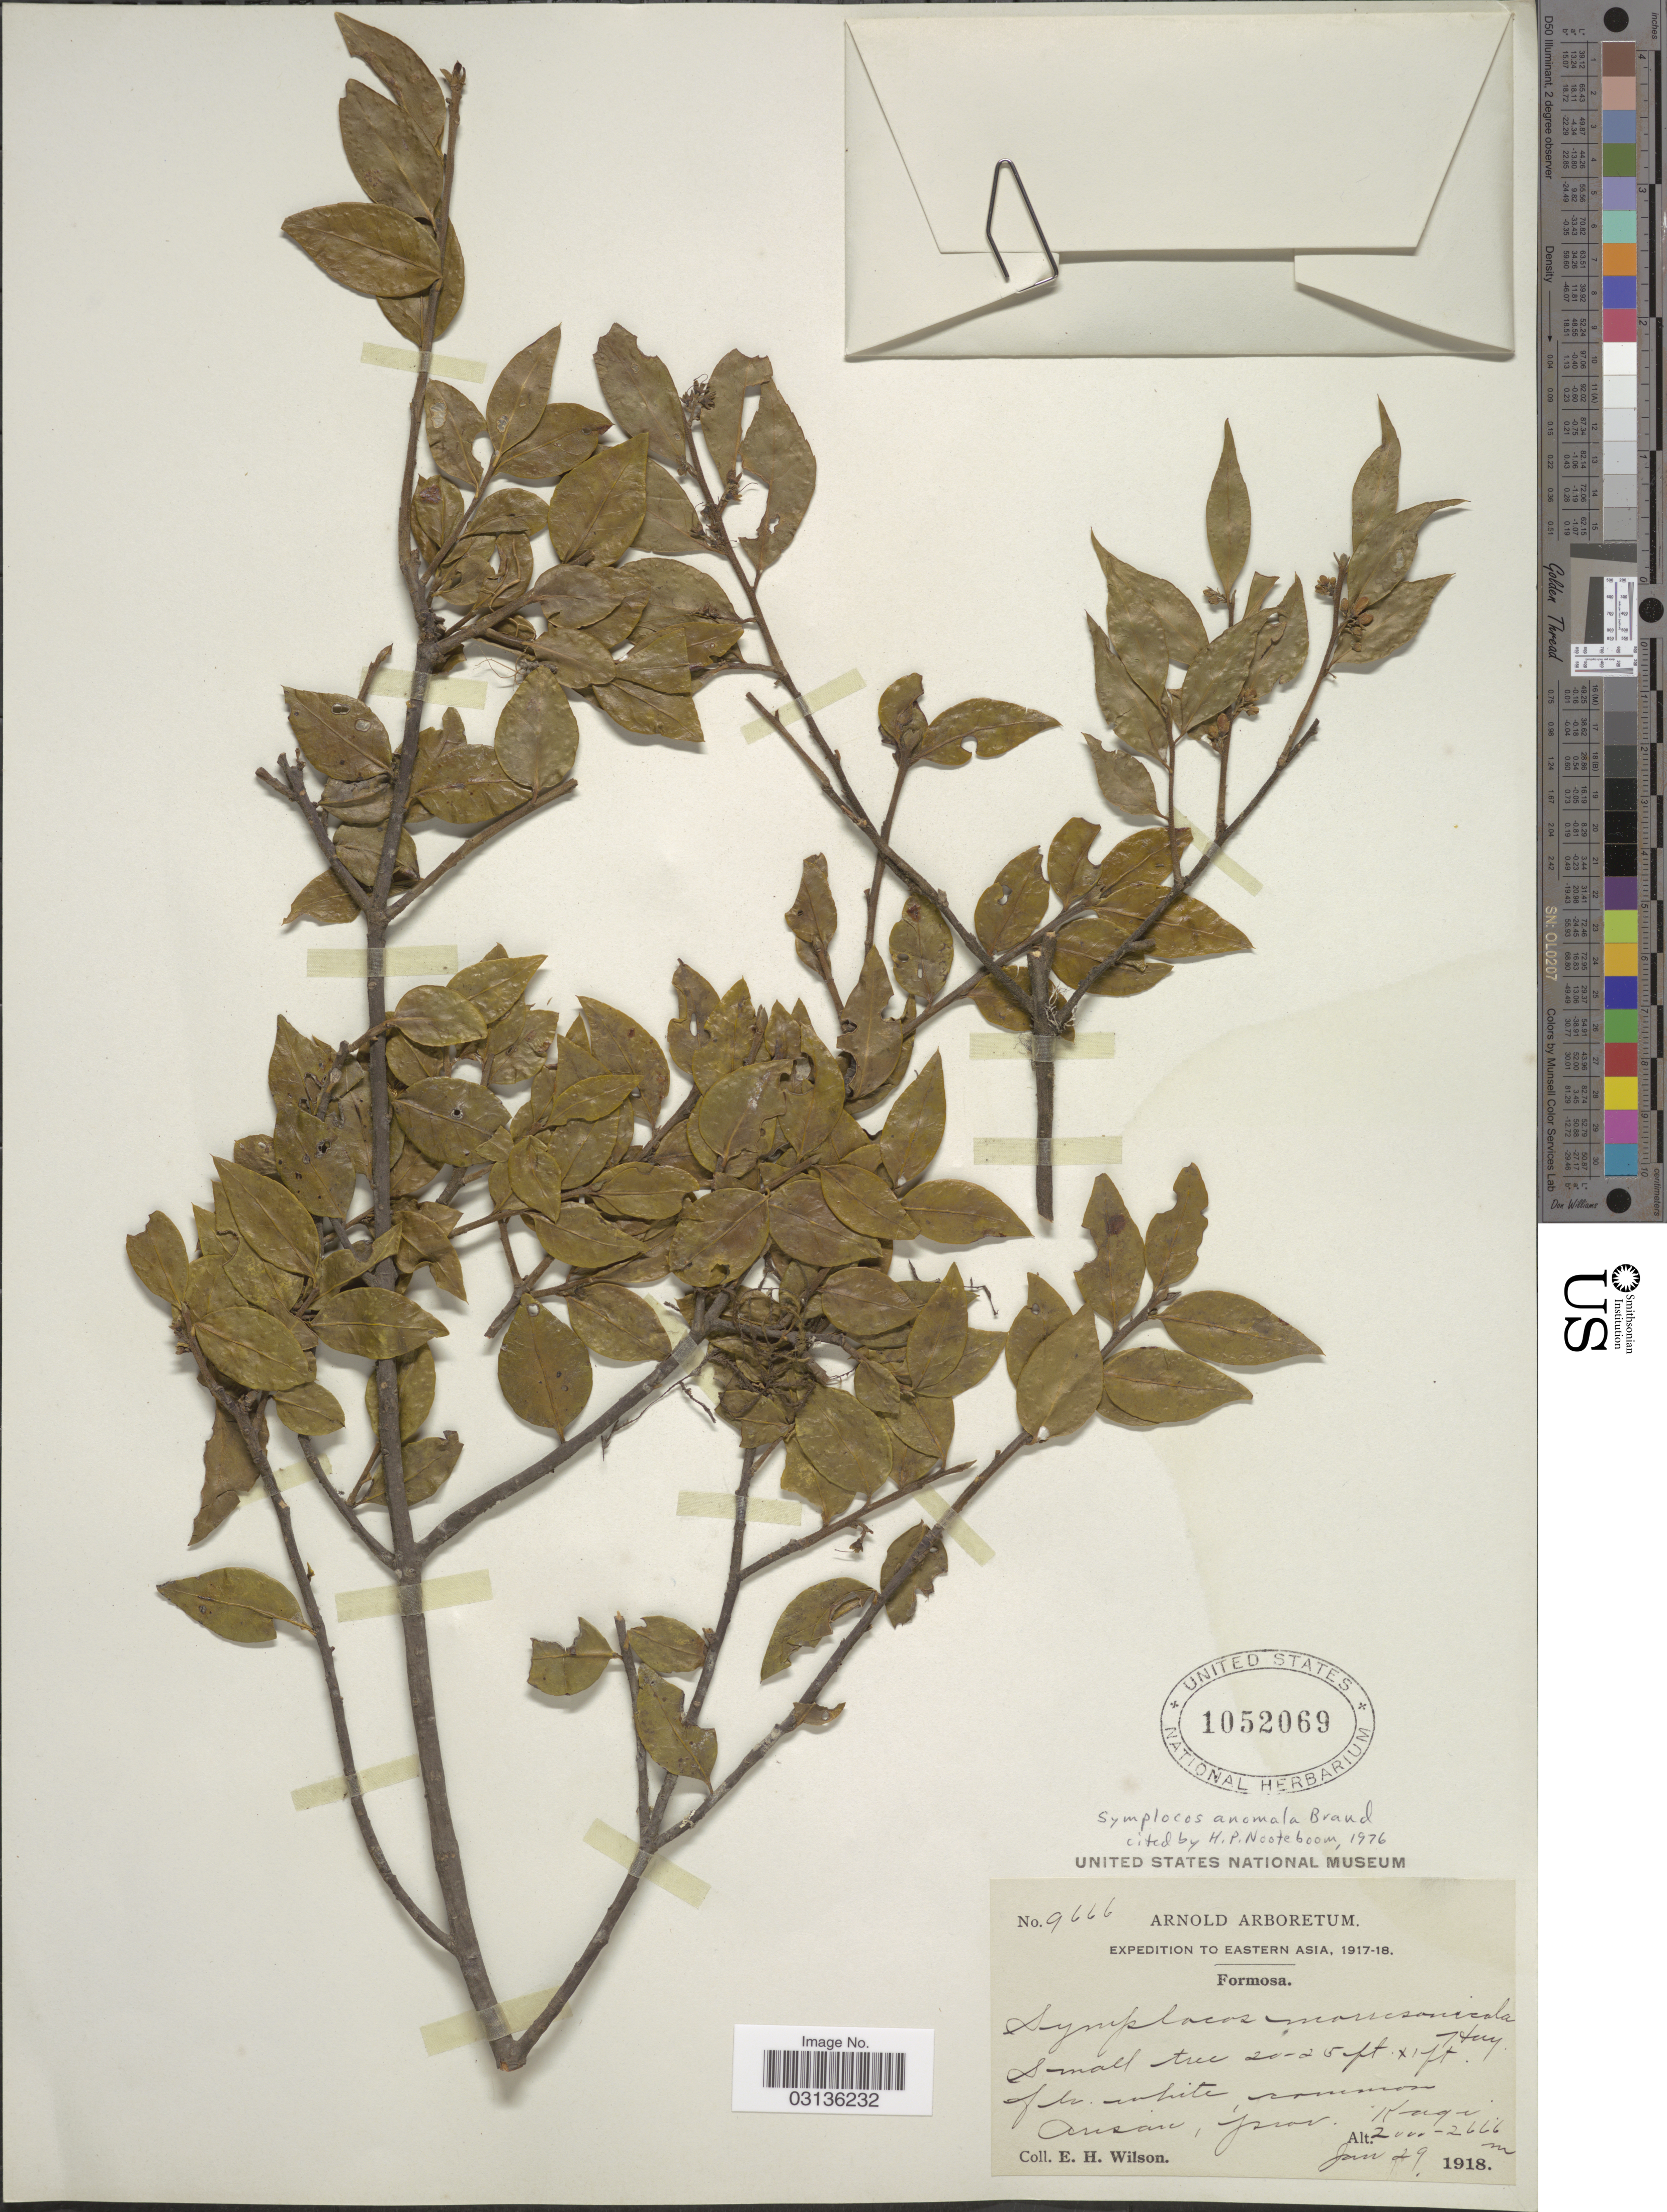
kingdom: Plantae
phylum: Tracheophyta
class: Magnoliopsida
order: Ericales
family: Symplocaceae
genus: Symplocos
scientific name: Symplocos anomala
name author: Brand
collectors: E. Wilson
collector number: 9666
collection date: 1918-01-29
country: Taiwan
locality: Eastern Asia. Formosa. Arisan, prov. Kagi.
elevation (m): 2000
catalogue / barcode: US 1052069